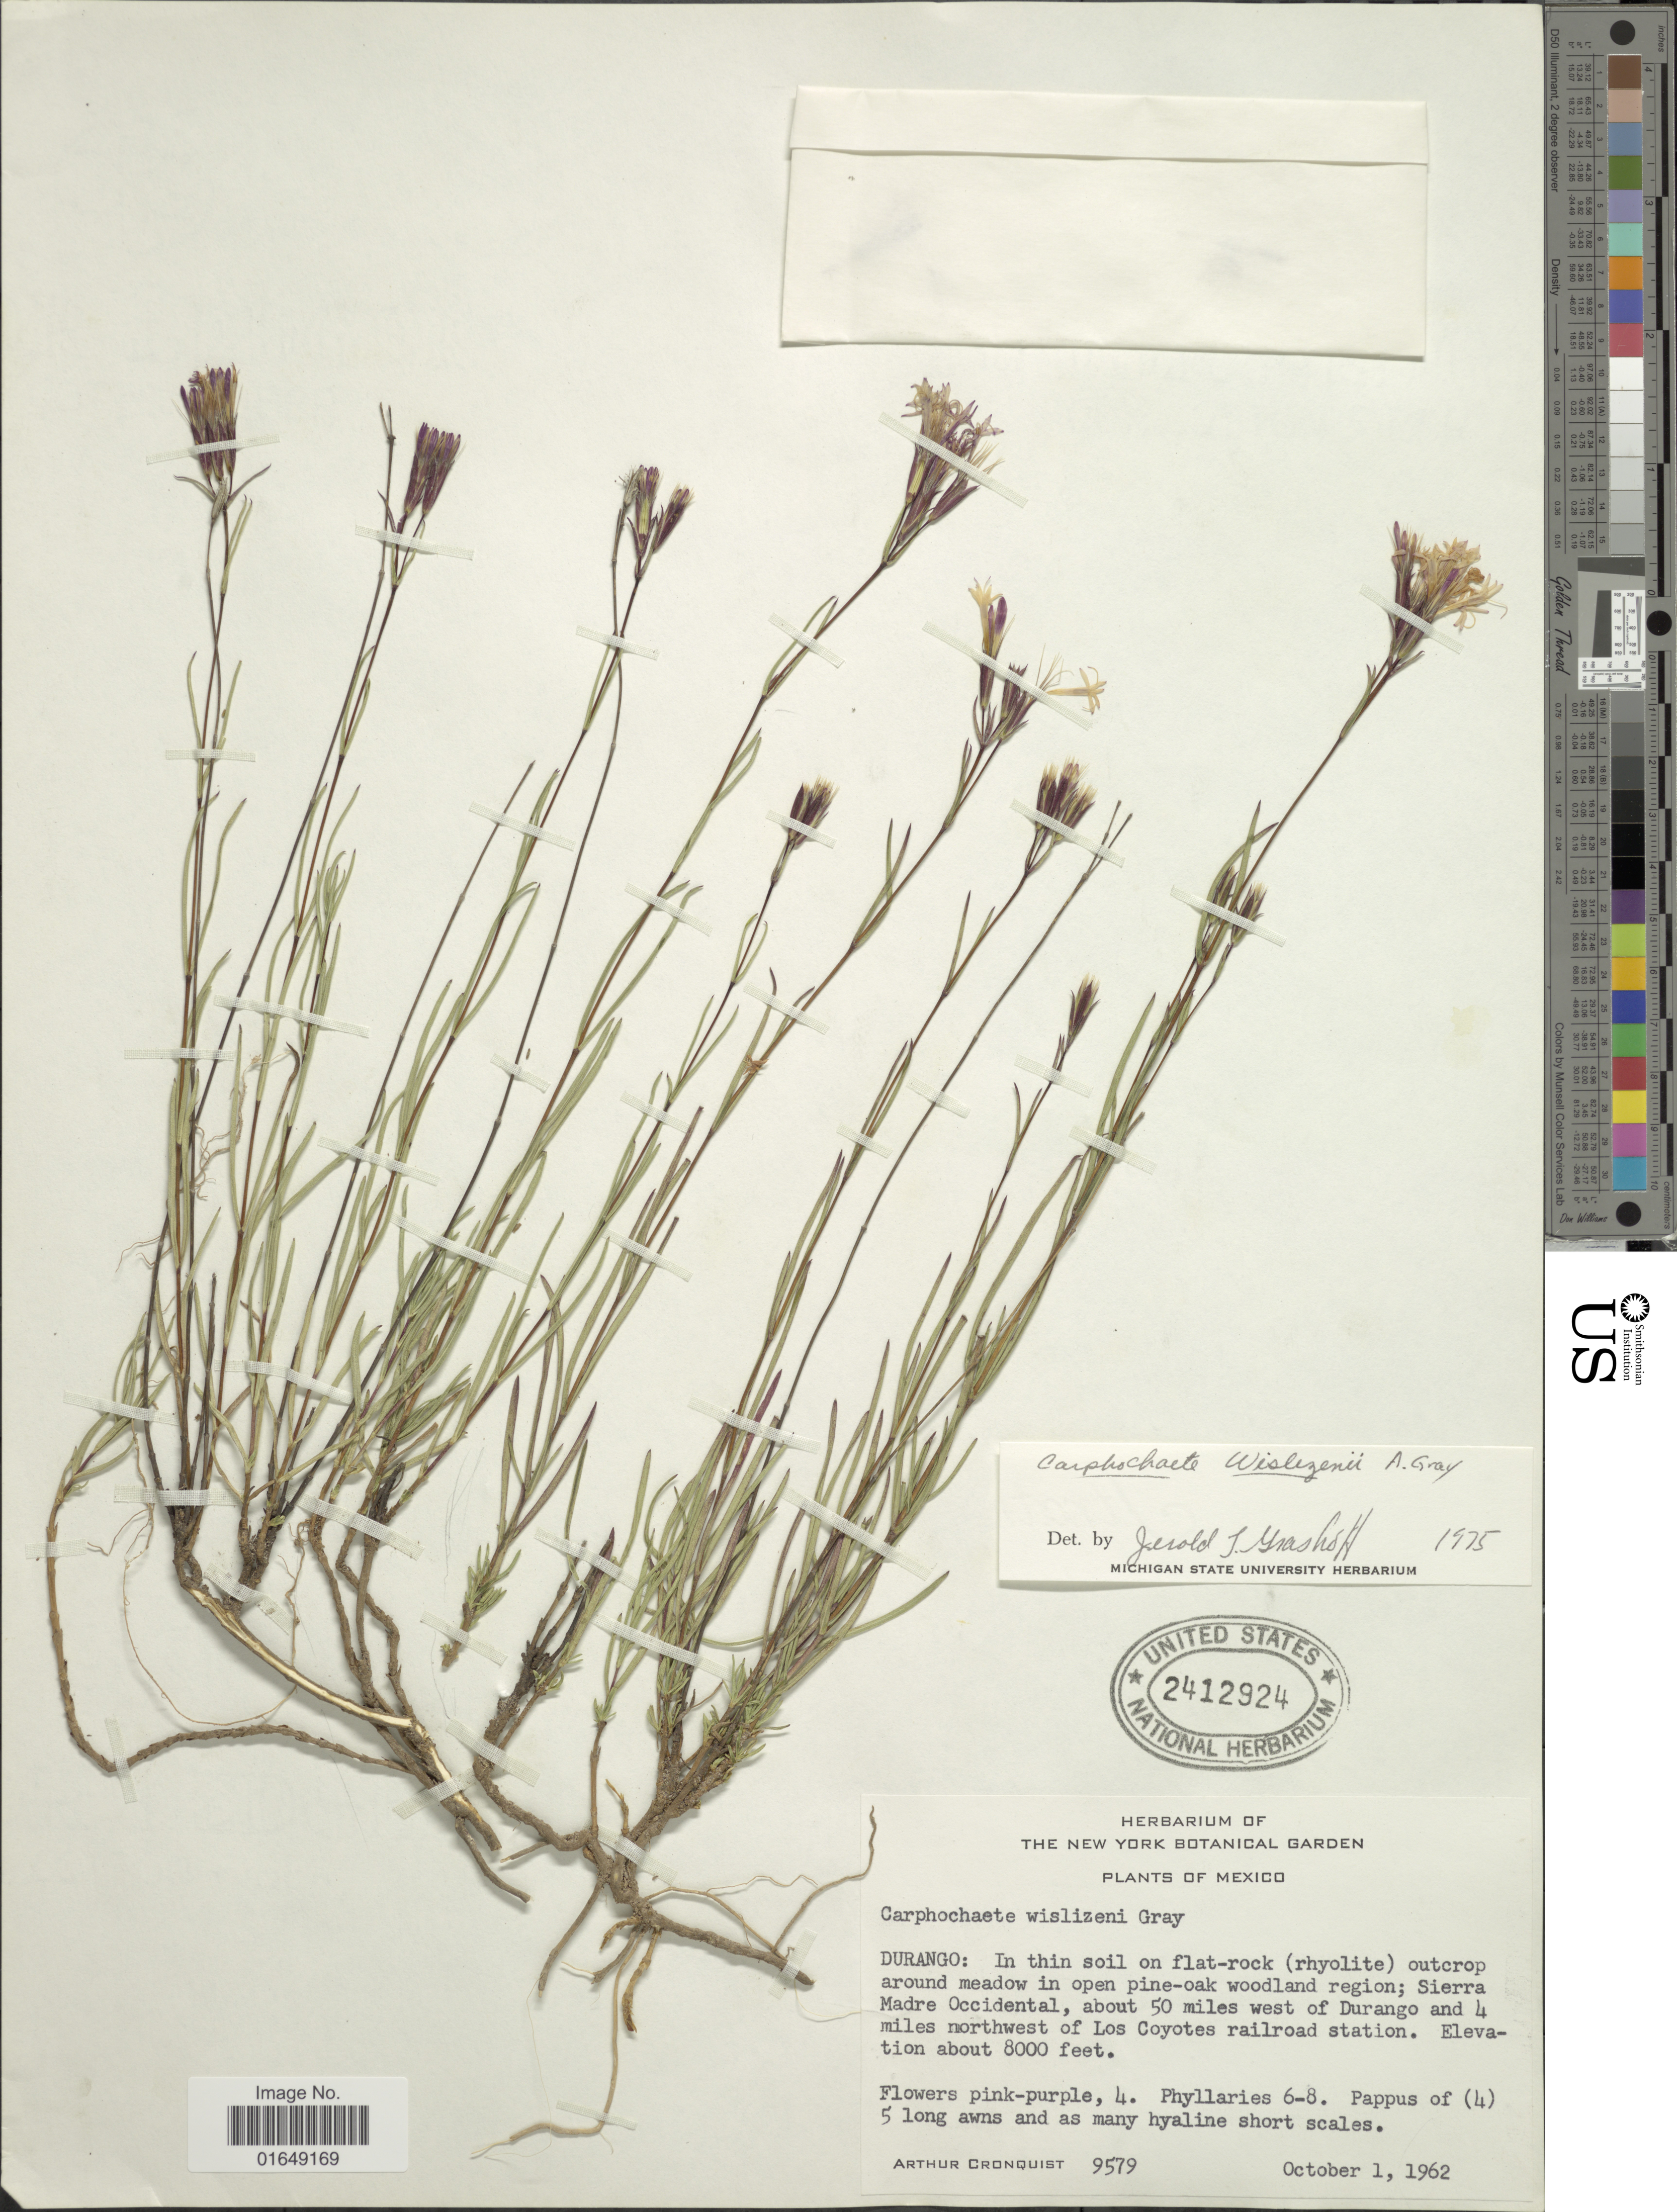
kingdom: Plantae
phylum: Tracheophyta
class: Magnoliopsida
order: Asterales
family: Asteraceae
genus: Carphochaete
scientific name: Carphochaete wislizenii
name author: A. Gray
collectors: A. J. Cronquist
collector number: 9579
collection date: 1962-10-01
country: Mexico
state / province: Durango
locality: In thin soil on flat-rock (rhyolite) outcrop around meadow in open pine-oak woodland region; Sierra Madre Occidental, about 50 miles west of Durango and 4 miles northwest of Los Coyotes railroad station.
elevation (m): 2438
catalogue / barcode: US 2412924